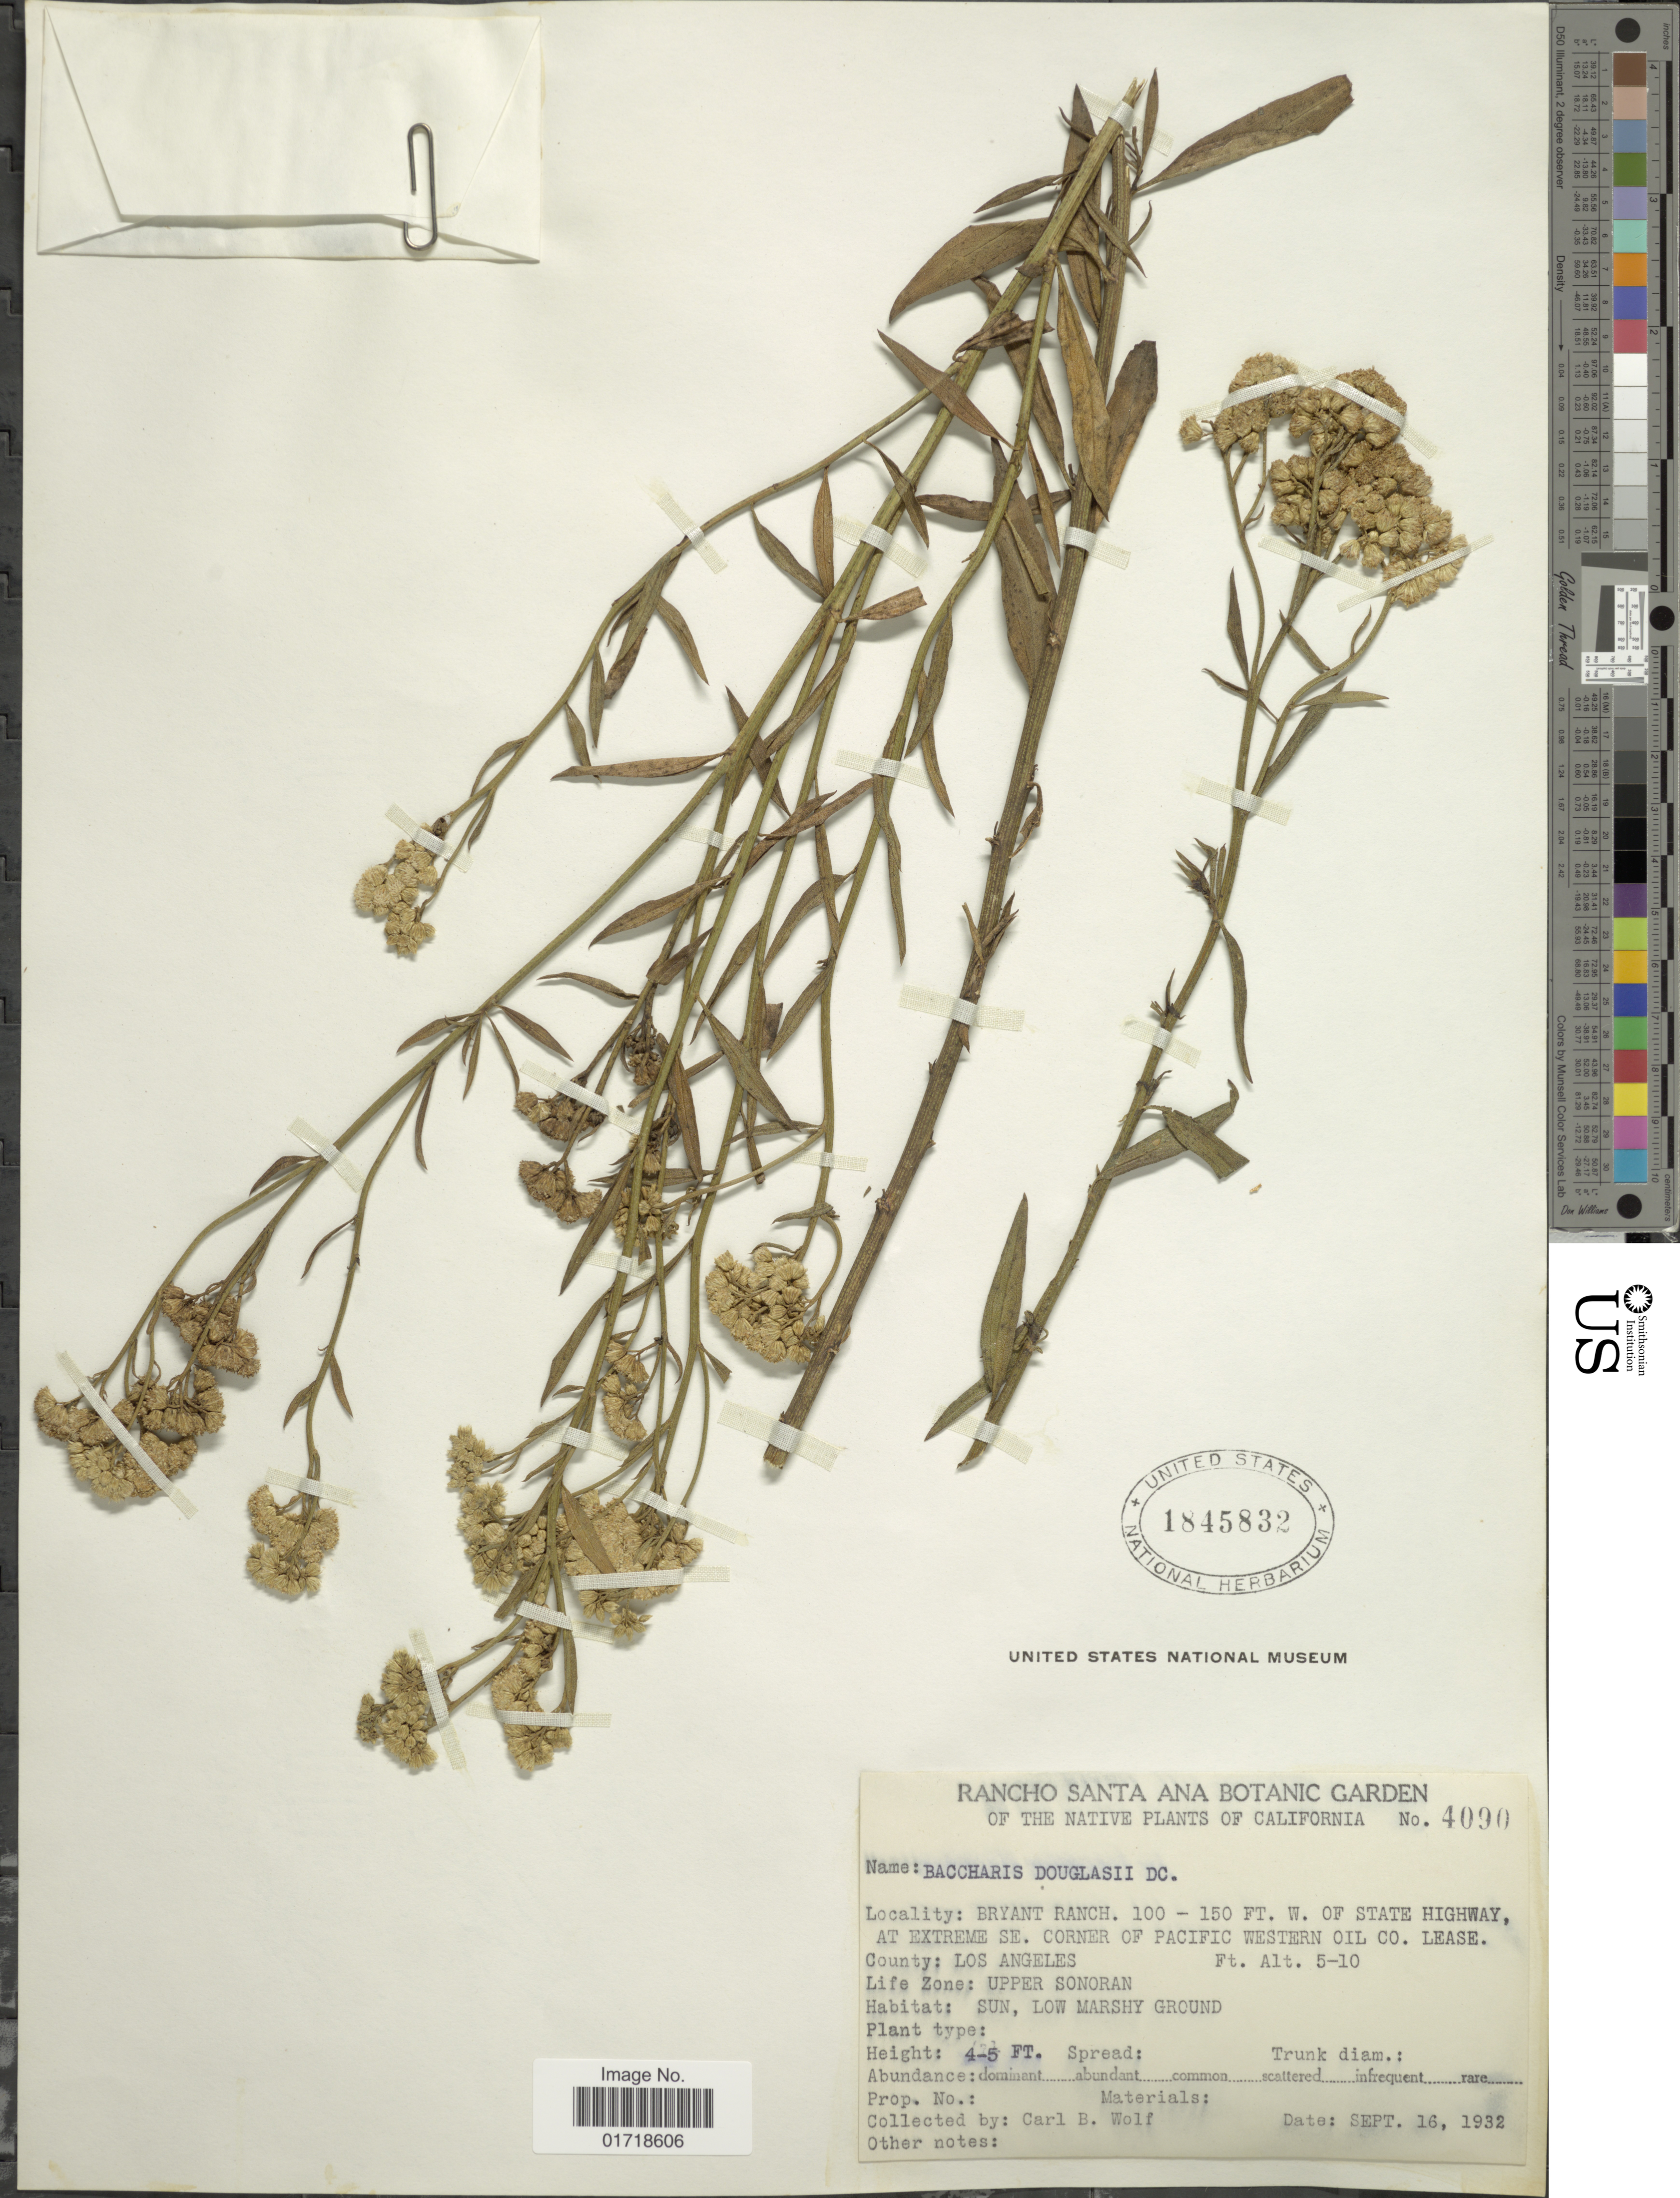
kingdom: Plantae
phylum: Tracheophyta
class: Magnoliopsida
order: Asterales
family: Asteraceae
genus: Baccharis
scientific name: Baccharis douglasii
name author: DC.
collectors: C. B. Wolf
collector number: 4090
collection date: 1932-09-16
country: United States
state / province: California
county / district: Los Angeles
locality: Bryant Ranch, 100 - 150 FT. W of State Highway, At Extreme SE. Corner of Pacific Western Oil Co. Lease, Los Angeles.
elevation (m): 2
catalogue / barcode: US 1845832